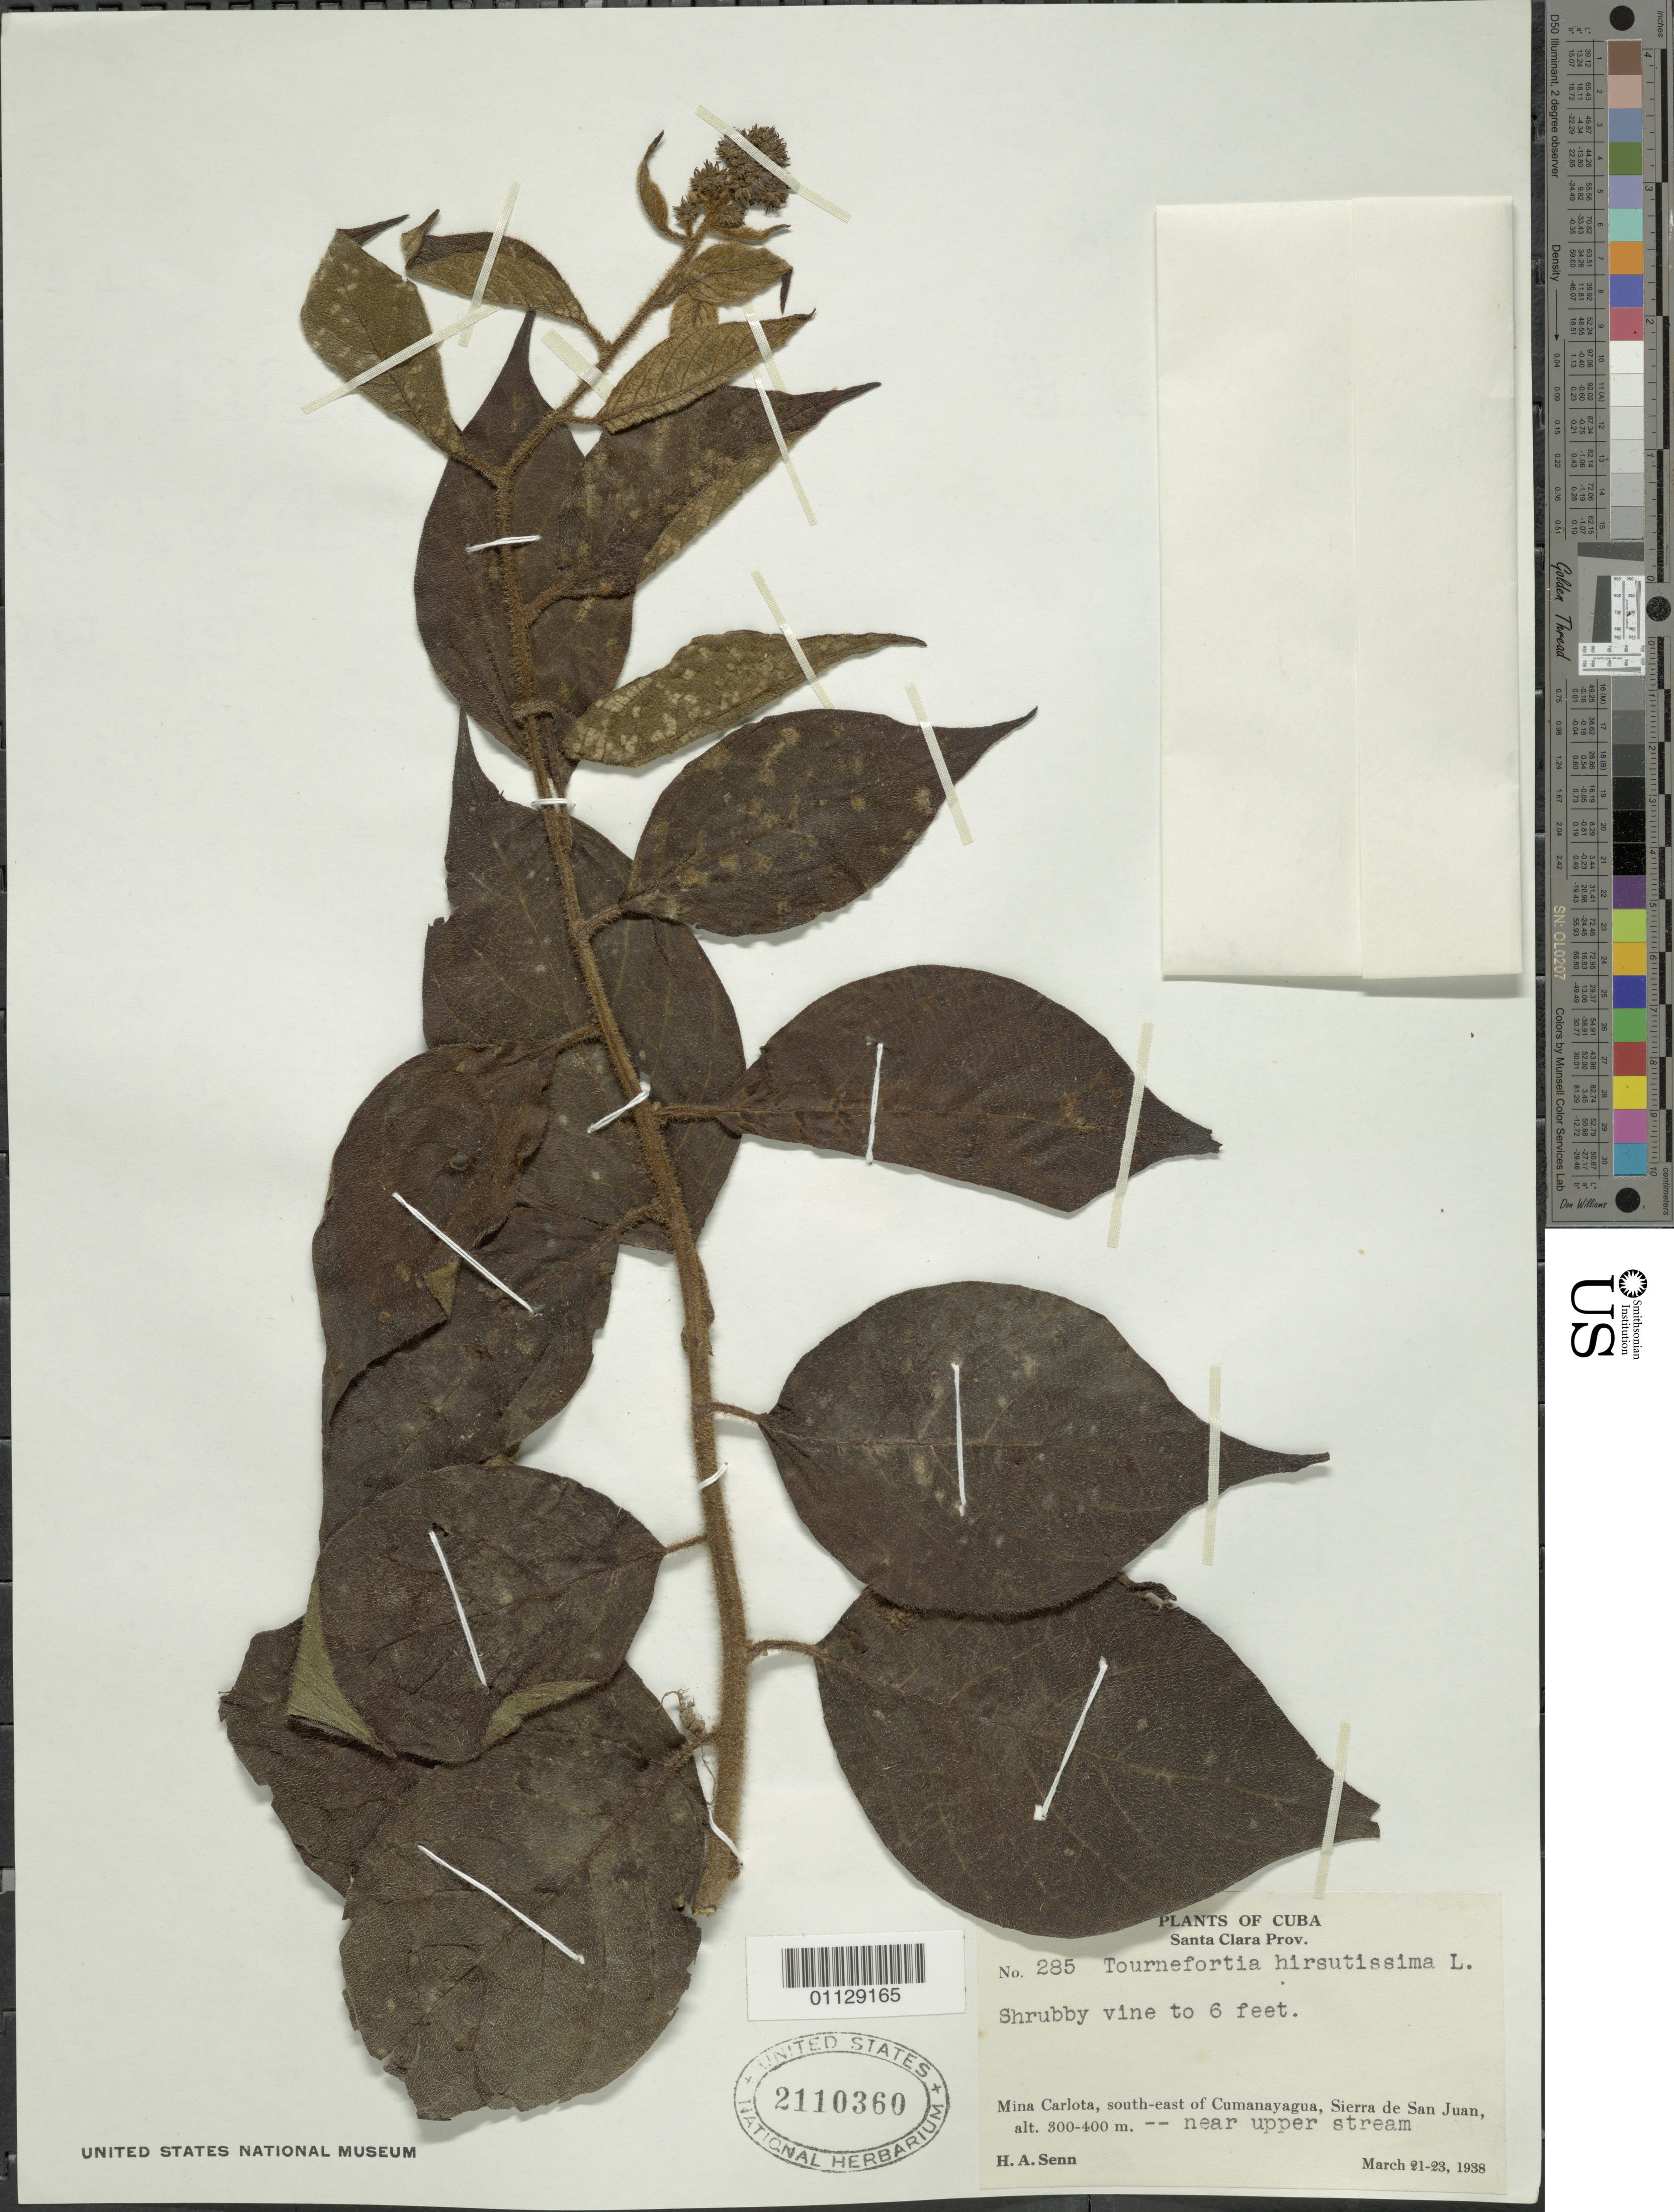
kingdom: Plantae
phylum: Tracheophyta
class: Magnoliopsida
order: Boraginales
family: Heliotropiaceae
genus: Tournefortia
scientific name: Tournefortia hirsutissima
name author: L.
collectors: H. A. Senn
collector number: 285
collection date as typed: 21 Mar 1938 to 23 Mar 1938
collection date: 1938-03-21/1938-03-23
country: Cuba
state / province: Villa Clara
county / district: Santa Clara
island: Cuba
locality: Mina Carlota, south east of Cumanayagua, Sierra de San Juan, near upper stream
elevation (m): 300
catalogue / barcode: US 2110360